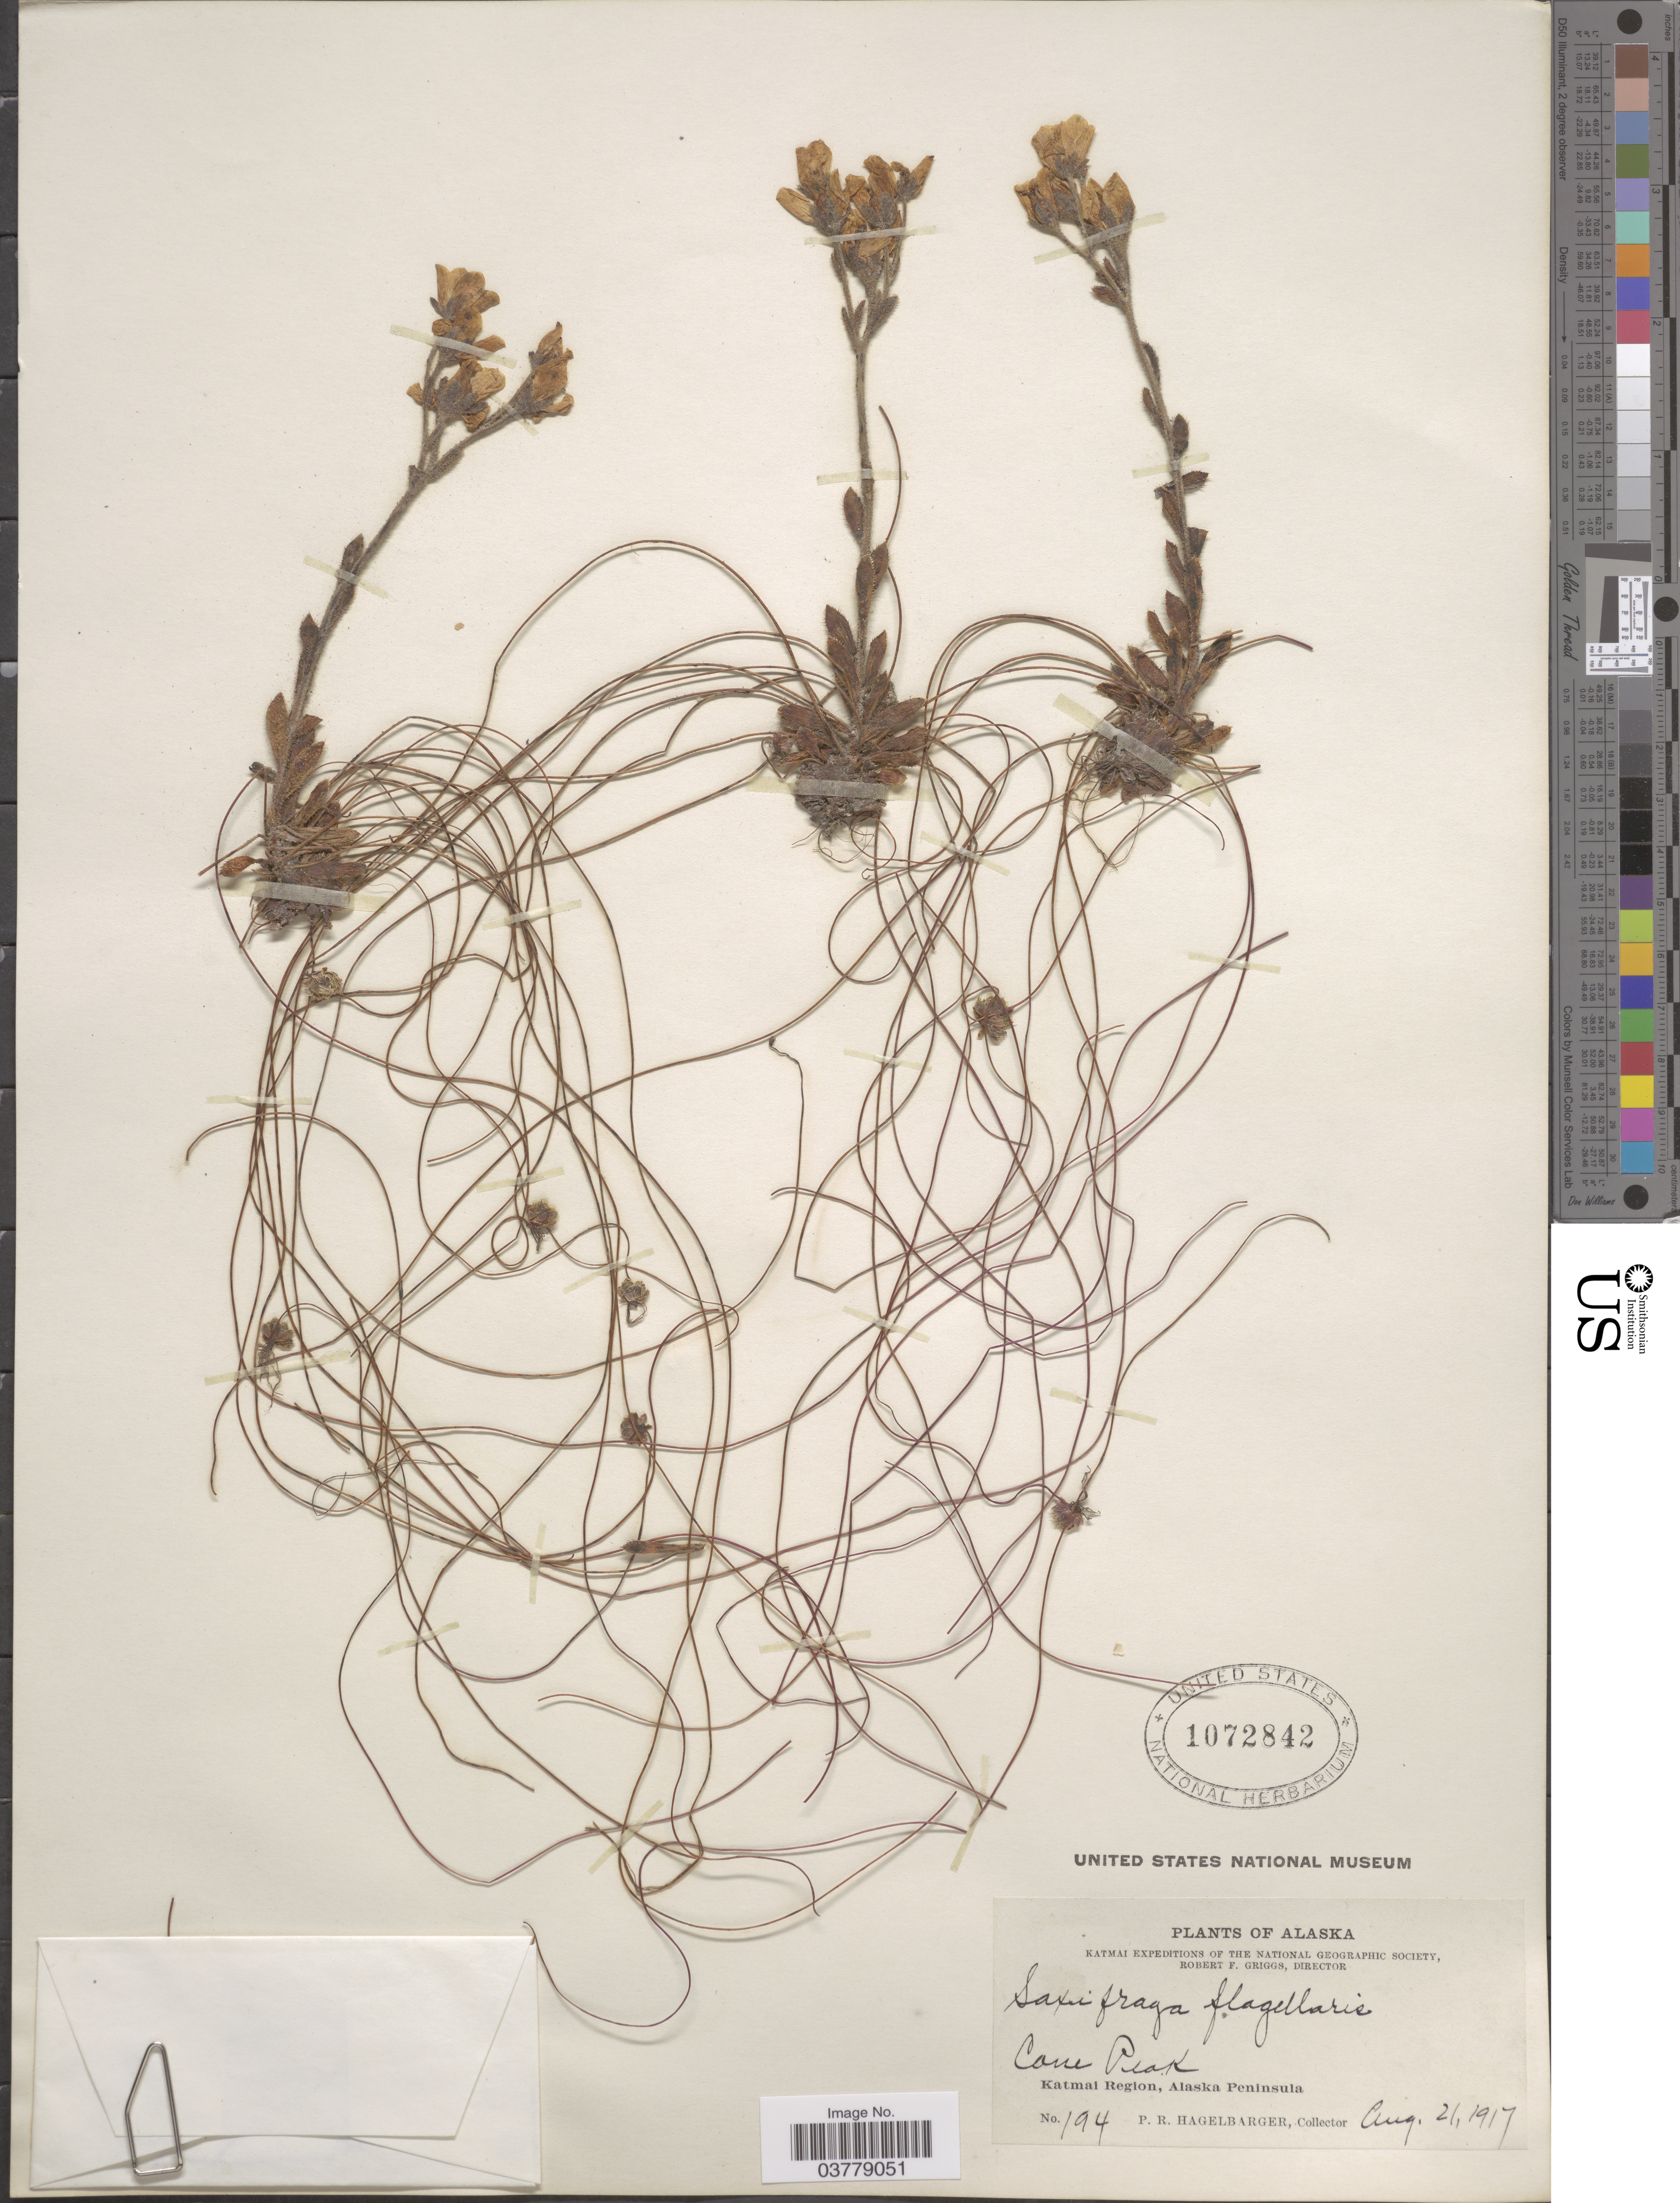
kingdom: Plantae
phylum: Tracheophyta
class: Magnoliopsida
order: Saxifragales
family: Saxifragaceae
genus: Saxifraga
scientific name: Saxifraga flagellaris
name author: Willd. ex Sternb.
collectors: P. Hagelbarger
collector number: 194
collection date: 1917-08-21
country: United States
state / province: Alaska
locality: Katmai. Cone Peak. Katmai Region, Alaska Peninsula.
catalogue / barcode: US 1072842